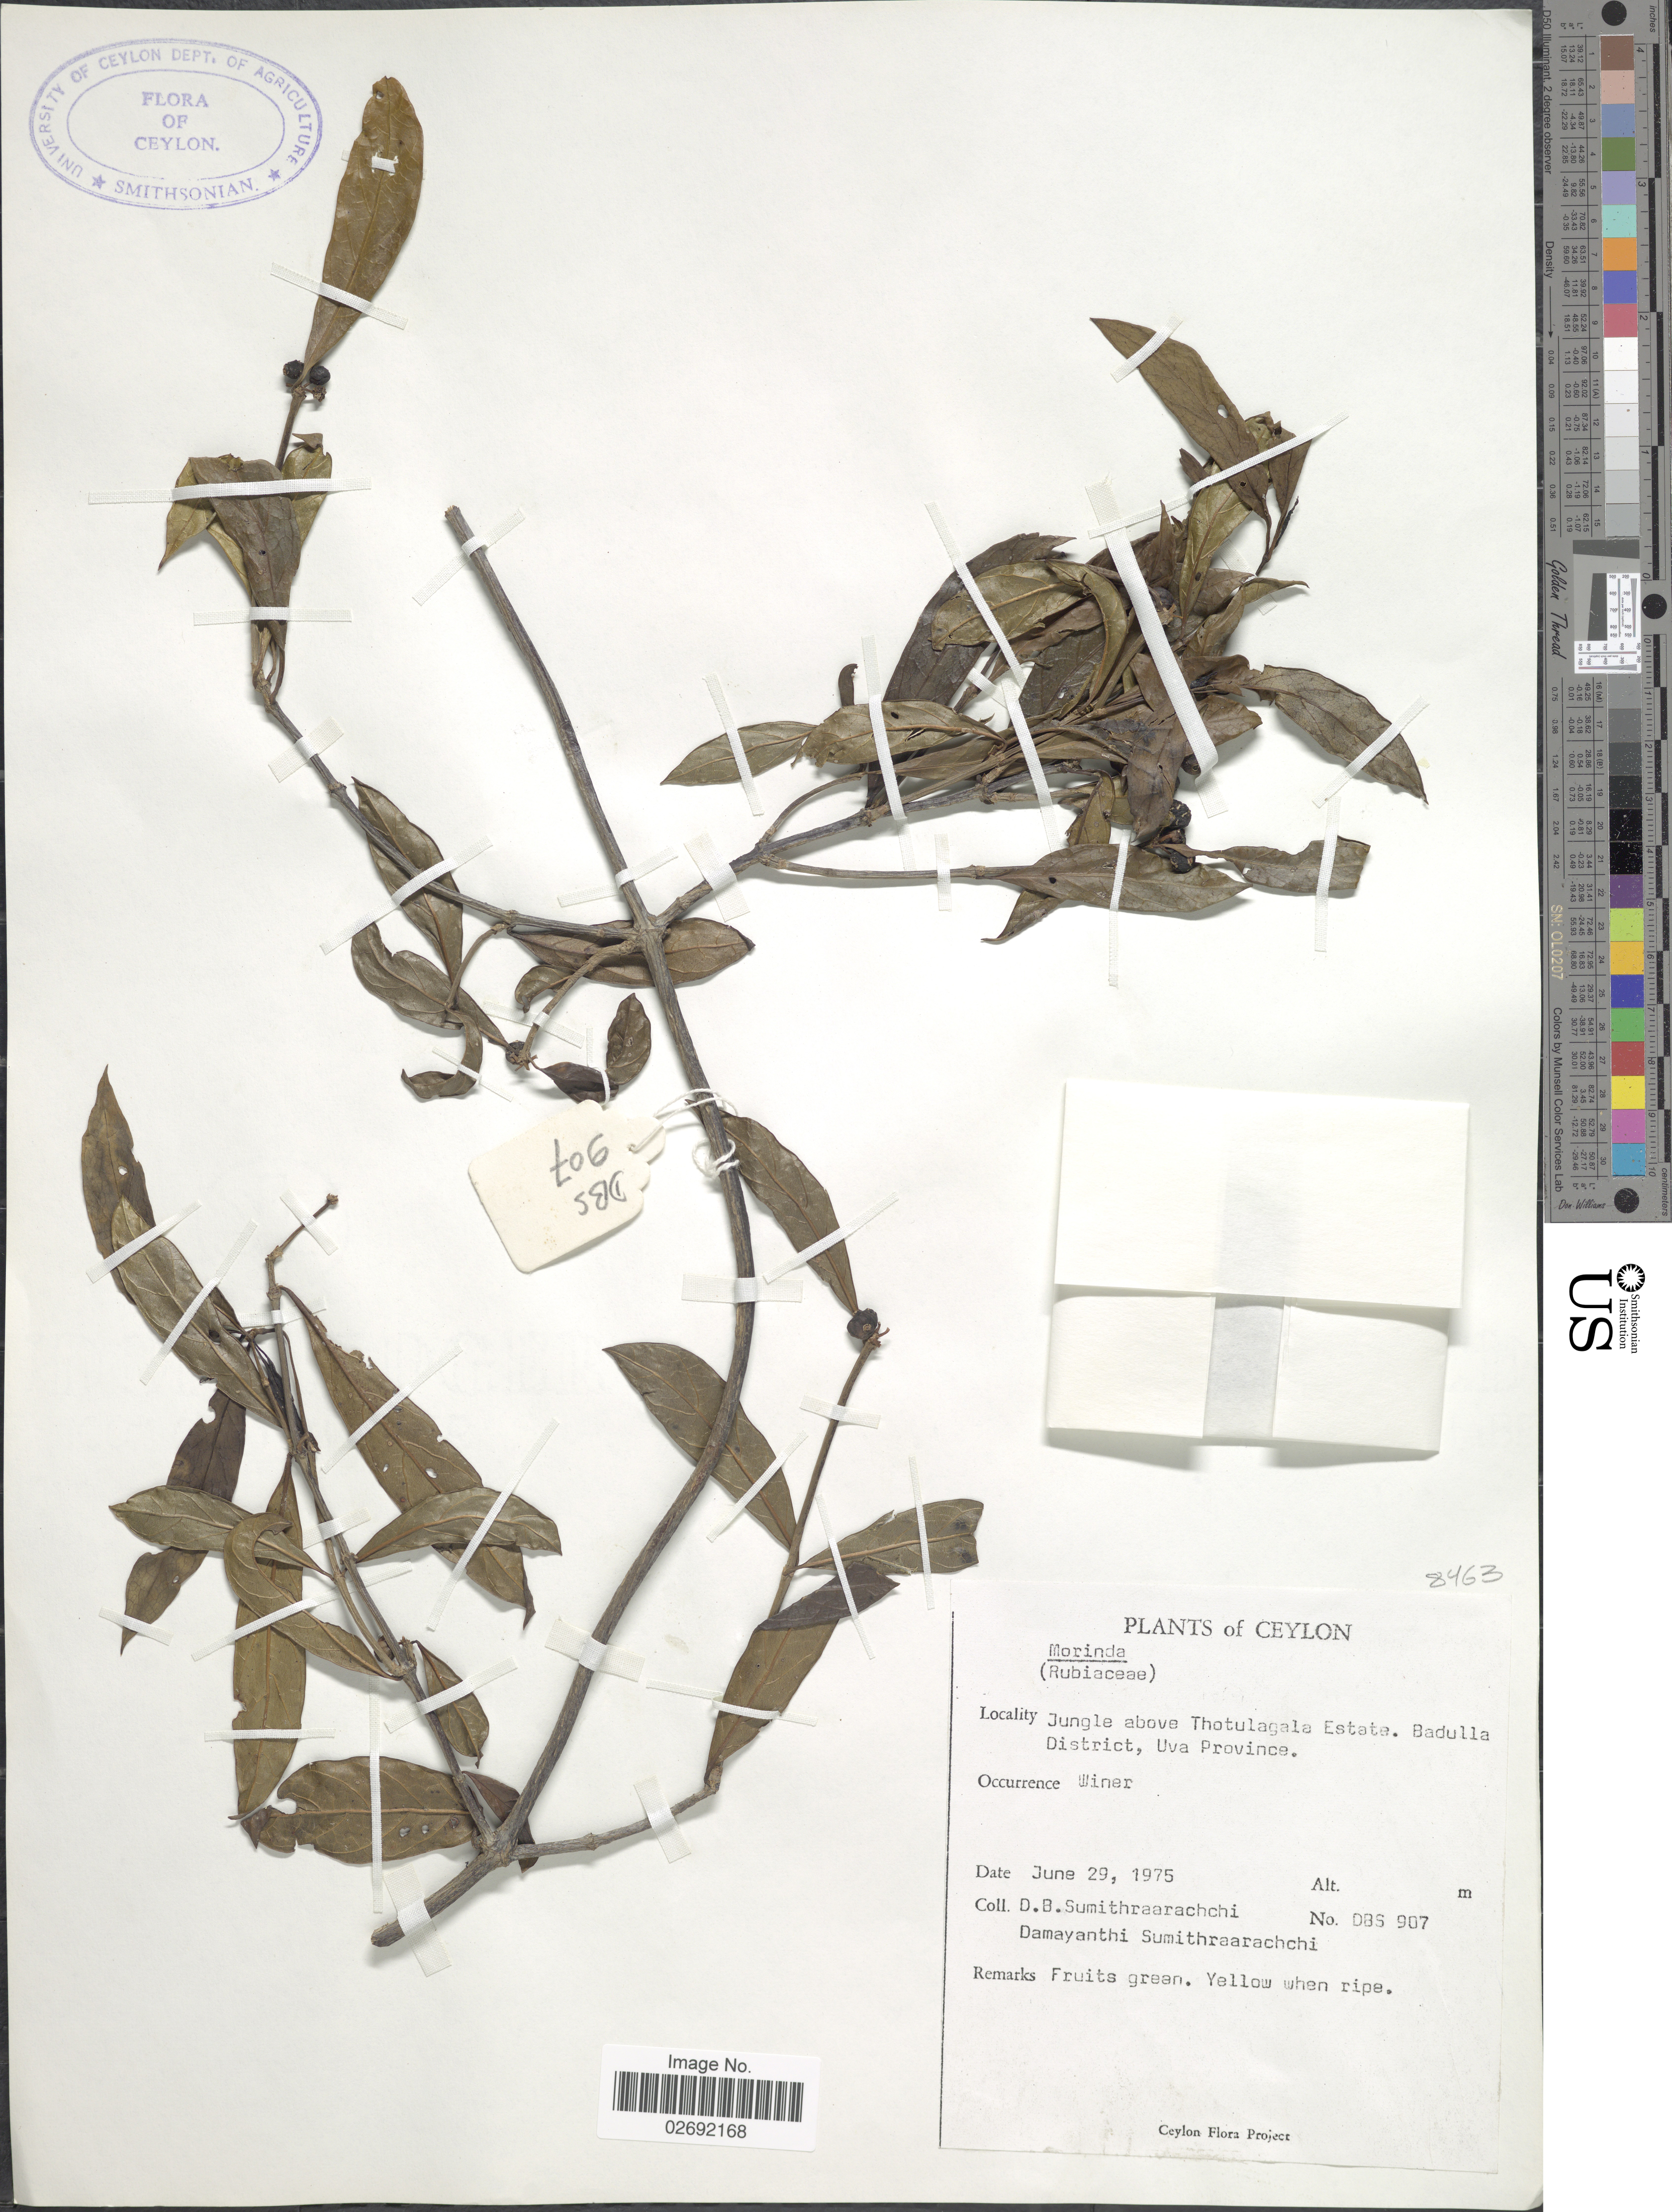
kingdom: Plantae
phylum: Tracheophyta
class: Magnoliopsida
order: Gentianales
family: Rubiaceae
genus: Morinda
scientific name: Morinda sp.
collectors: D. B. Sumithraarachchi & D. Sumithraarachchi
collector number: DBS 907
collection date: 1975-06-29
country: Sri Lanka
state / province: Uva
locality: Ceylon, Jungle above Thotilagala Estate. Badulla District.